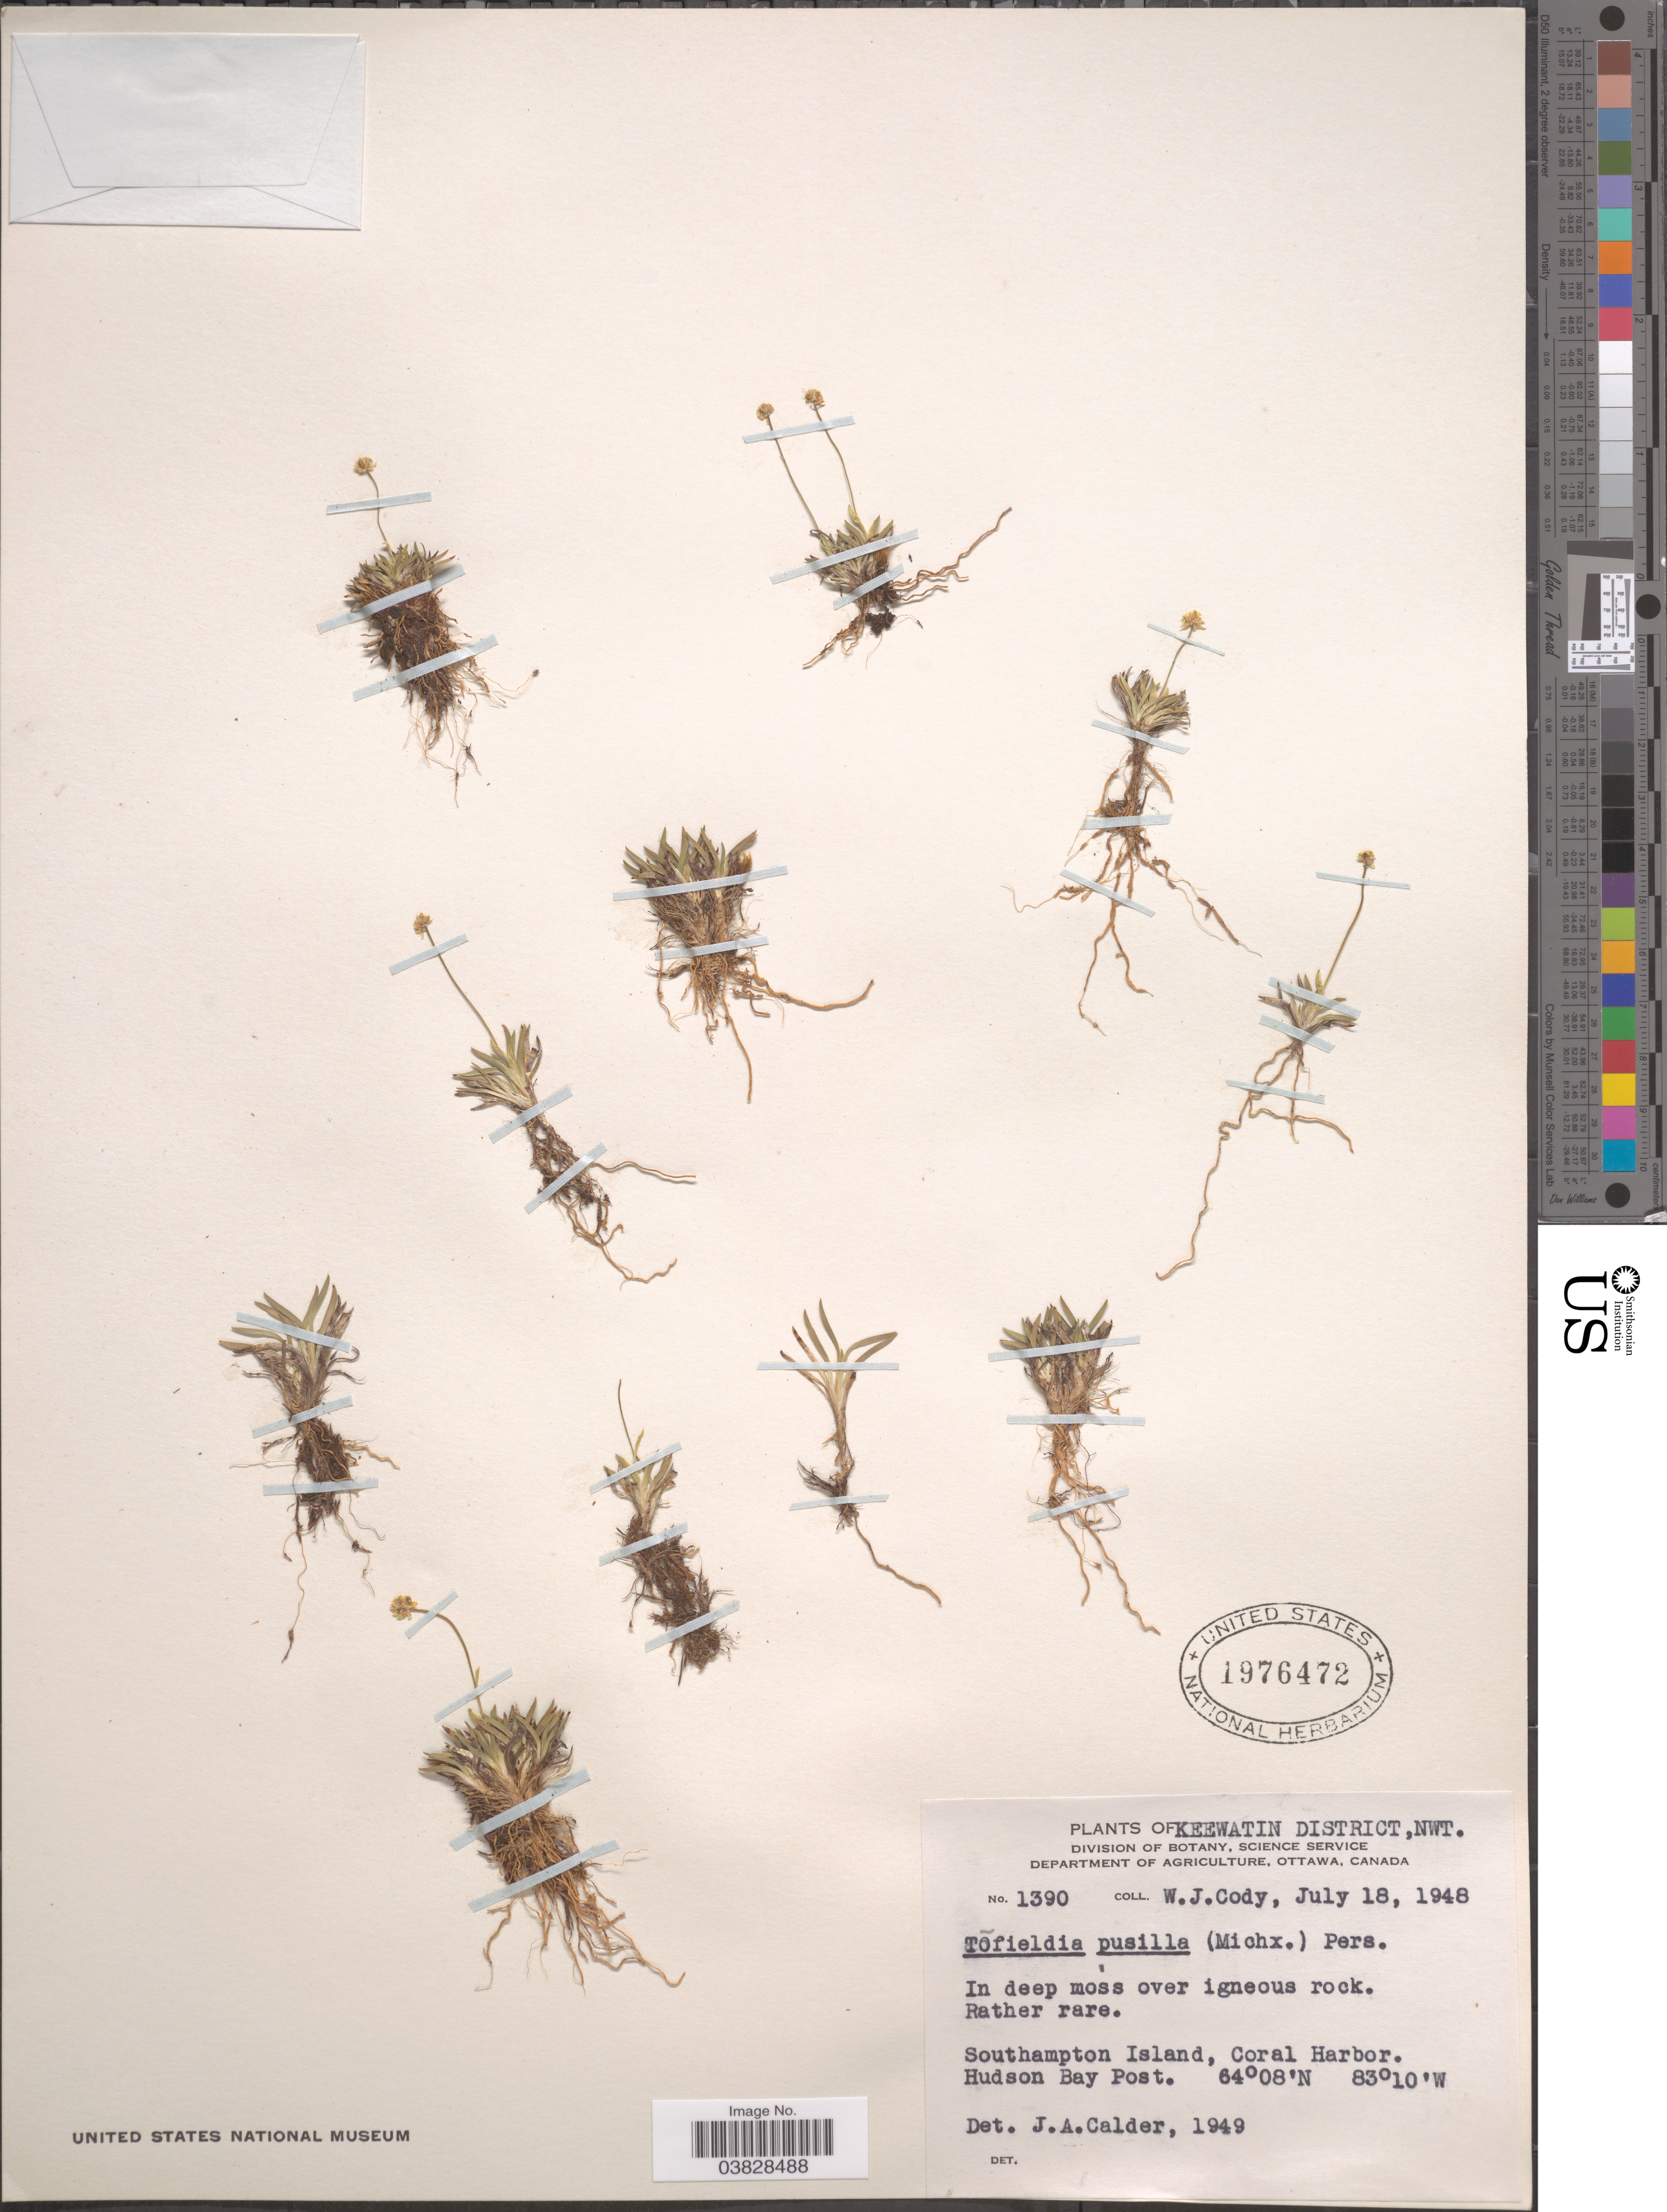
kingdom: Plantae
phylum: Tracheophyta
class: Liliopsida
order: Alismatales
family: Tofieldiaceae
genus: Tofieldia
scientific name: Tofieldia pusilla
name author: (Michx.) Pers.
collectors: W. Cody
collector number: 1390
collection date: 1948-07-18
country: Canada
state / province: Northwest Territories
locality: Keewatin District. Southampton Island, Coral Harbor. Hudson Bay Post.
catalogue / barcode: US 1976472